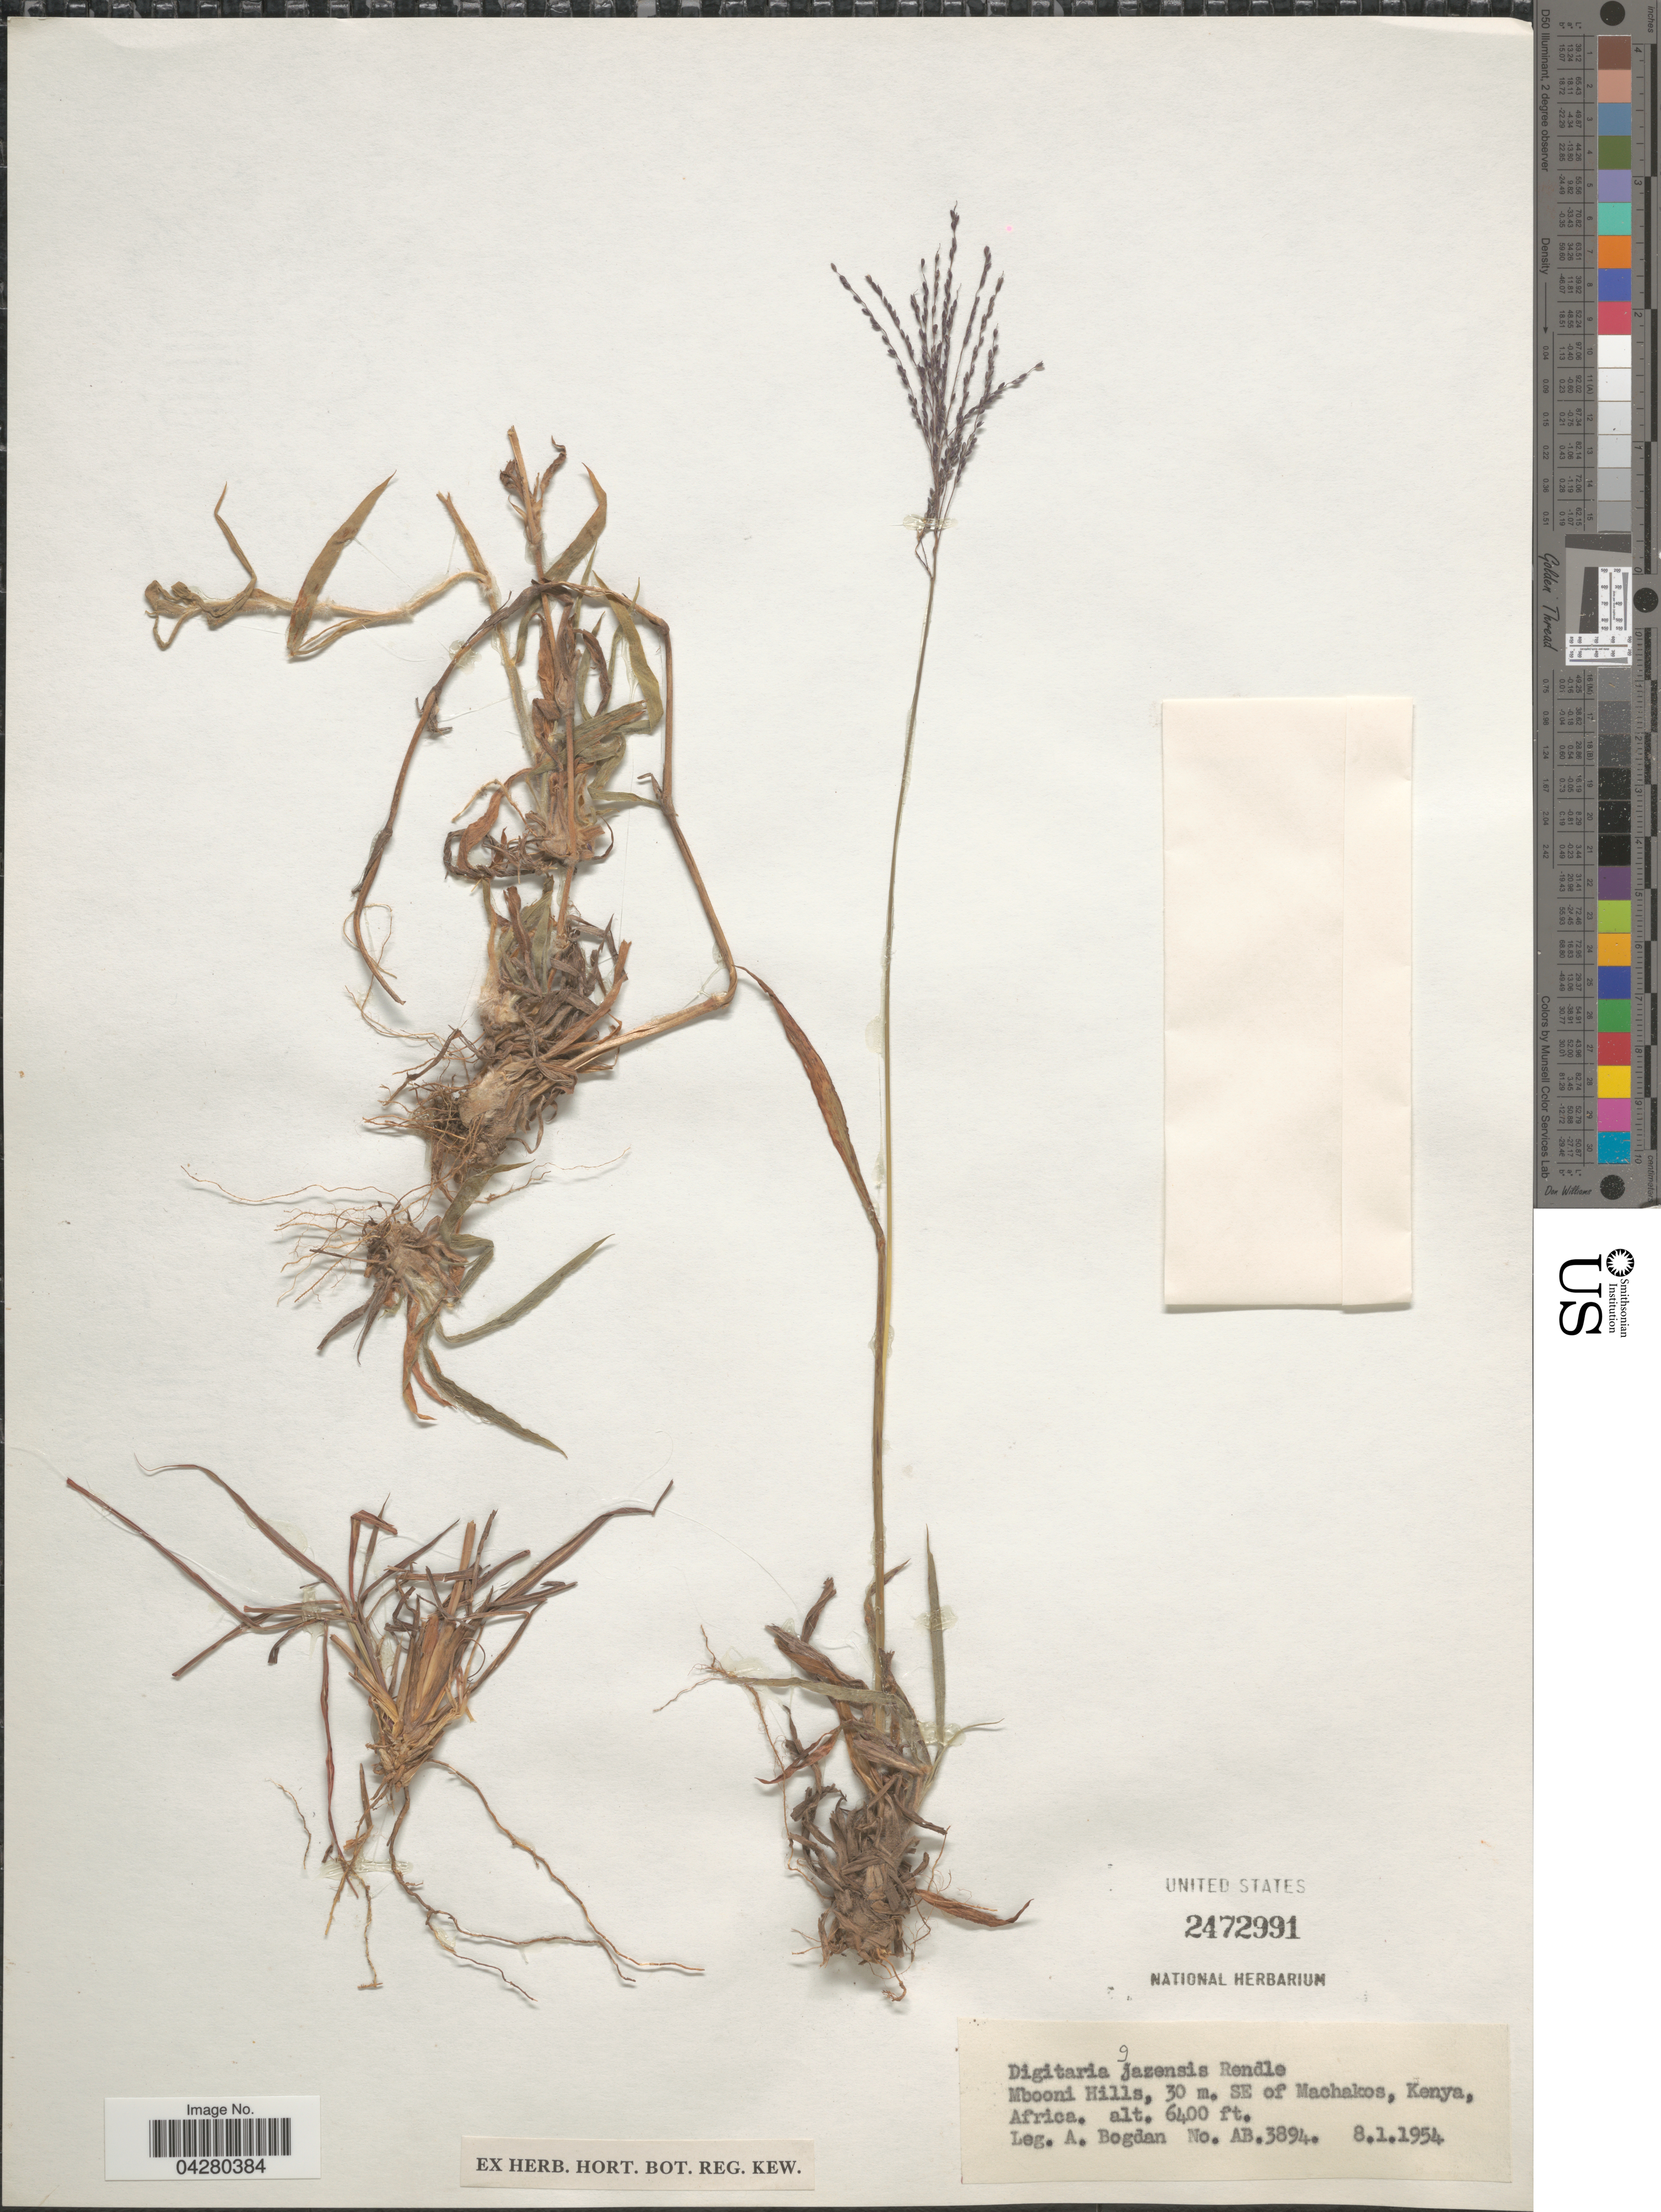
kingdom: Plantae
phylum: Tracheophyta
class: Liliopsida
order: Poales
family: Poaceae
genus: Digitaria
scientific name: Digitaria gazensis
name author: Rendle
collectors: A. Bogdan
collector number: AB.3894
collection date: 1954-01-08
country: Kenya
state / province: Machakos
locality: Mbooni Hills, 30 m. SE of Machakos.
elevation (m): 1951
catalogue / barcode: US 2472991